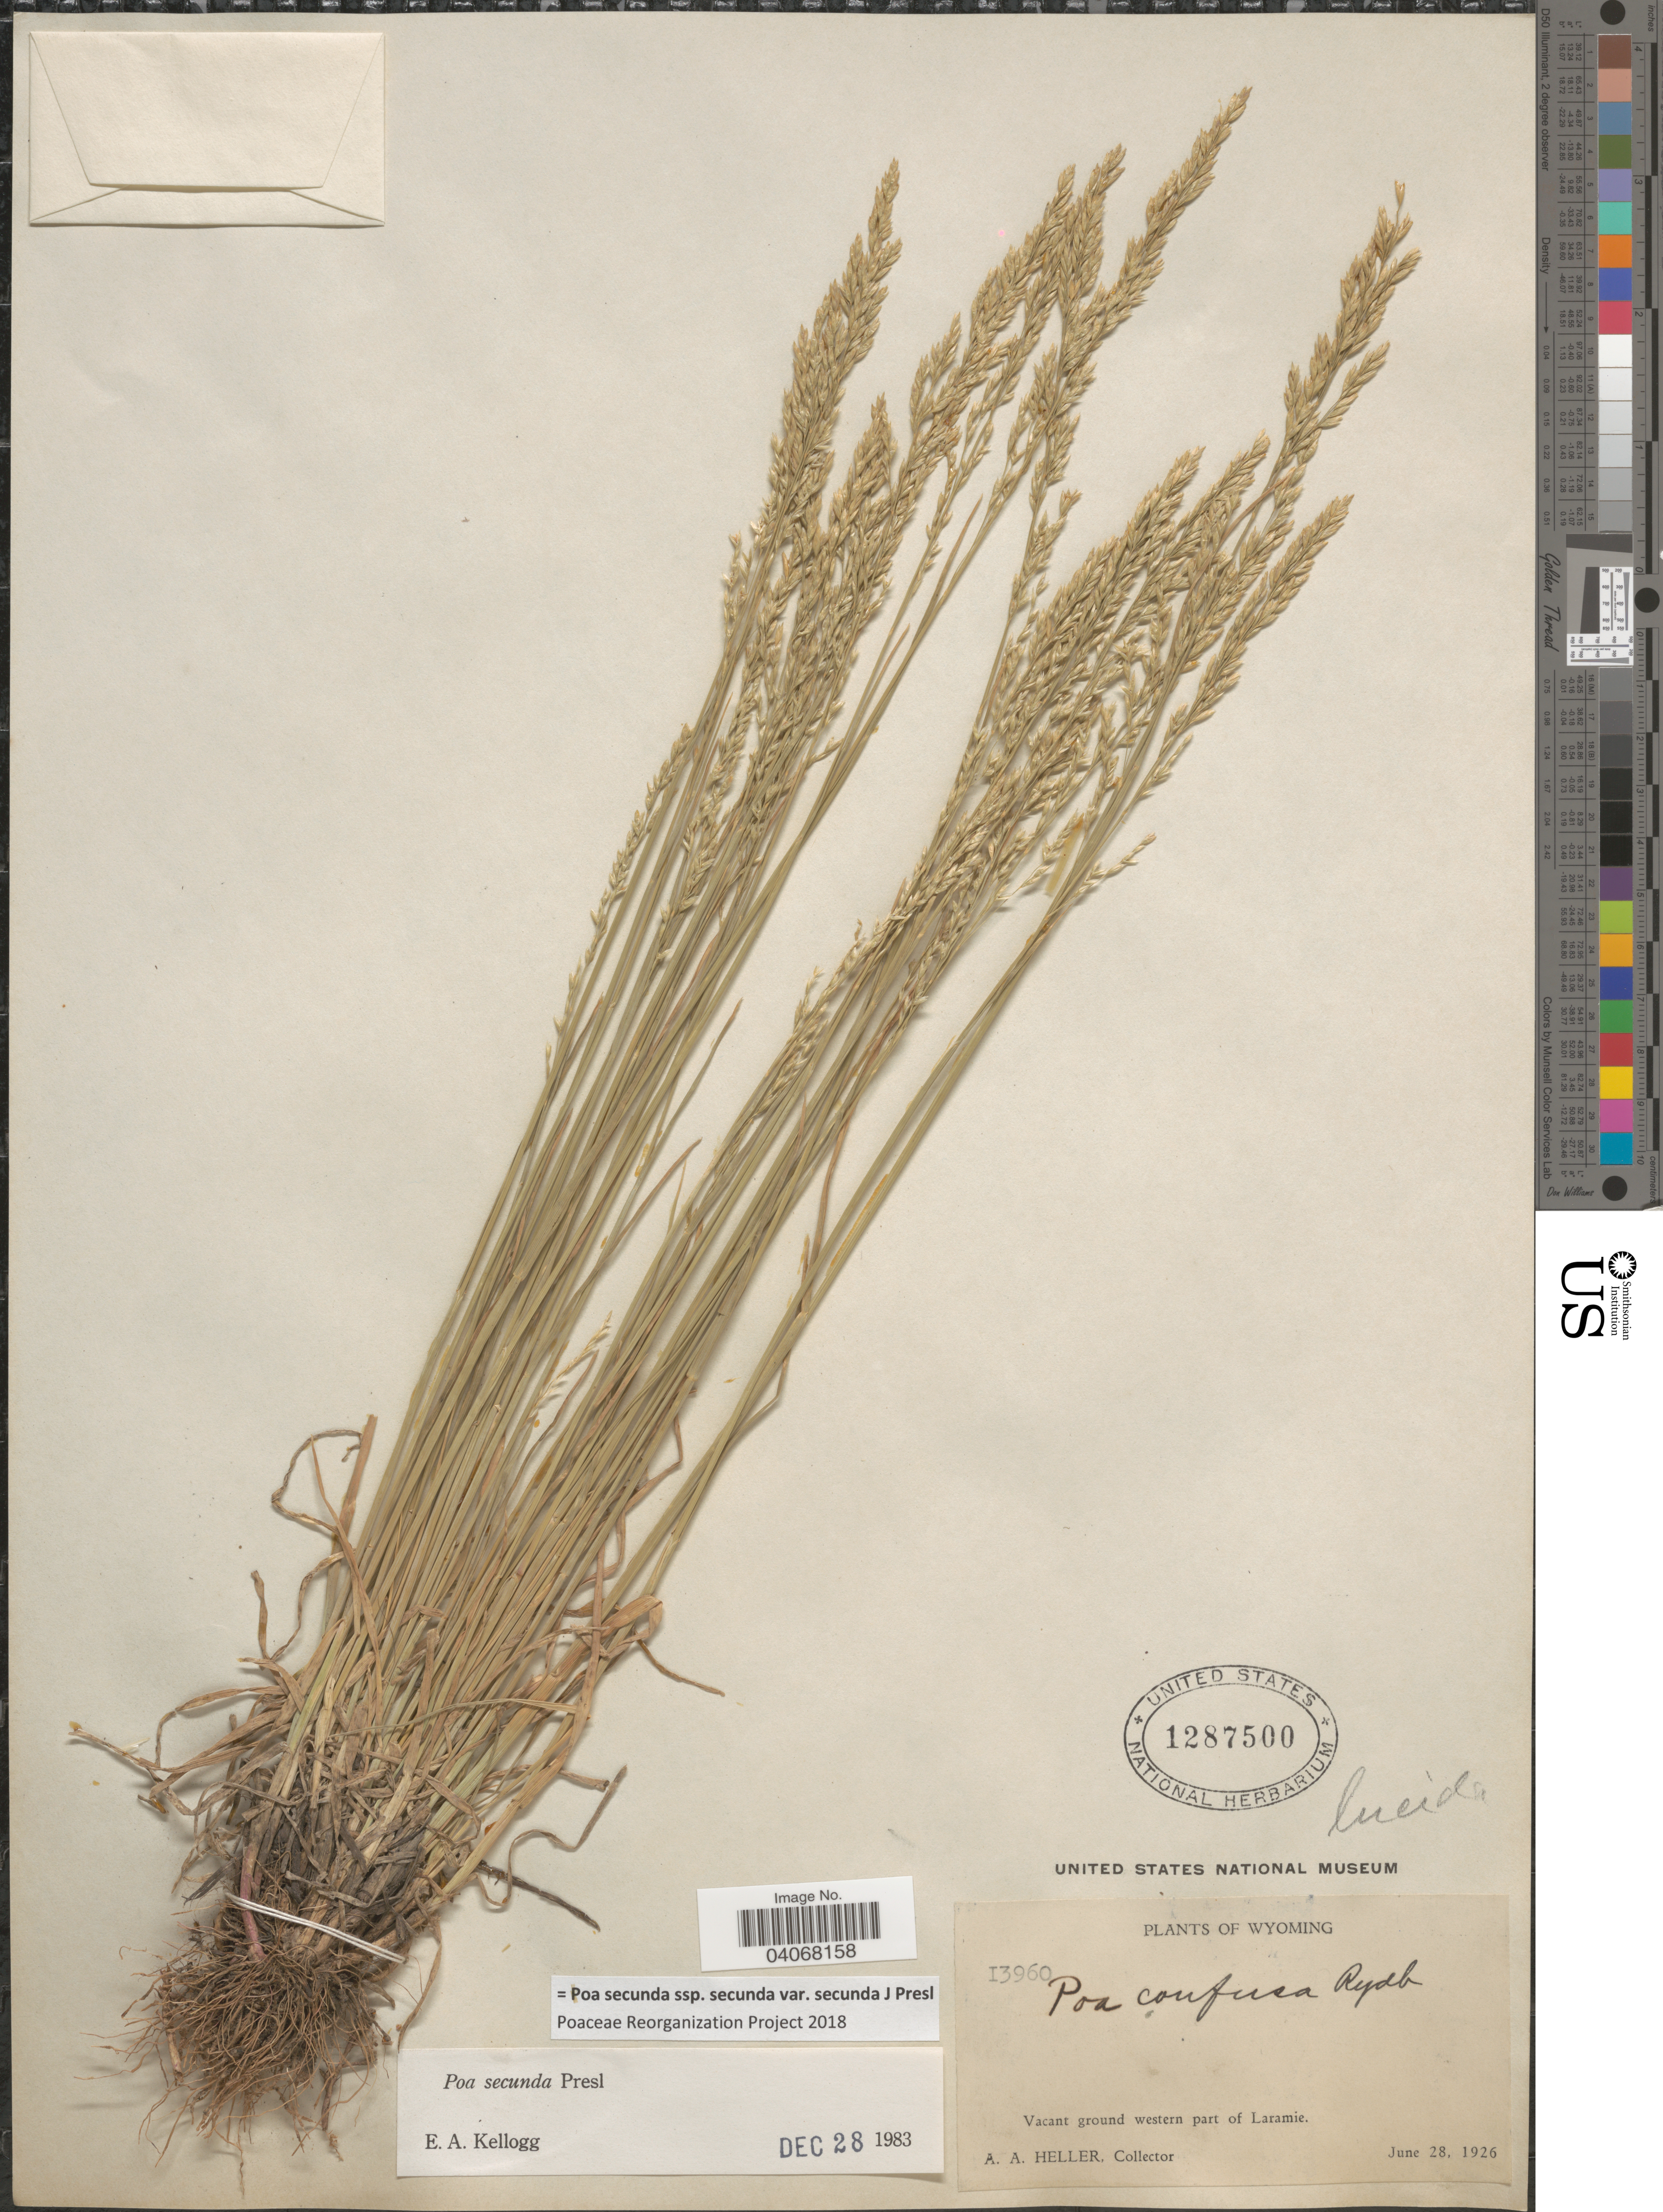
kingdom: Plantae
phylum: Tracheophyta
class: Liliopsida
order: Poales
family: Poaceae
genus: Poa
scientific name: Poa secunda subsp. secunda var. secunda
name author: J. Presl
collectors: A. A. Heller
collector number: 13960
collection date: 1926-06-28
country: United States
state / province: Wyoming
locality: Vacant ground western part of Laramie.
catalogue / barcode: US 1287500